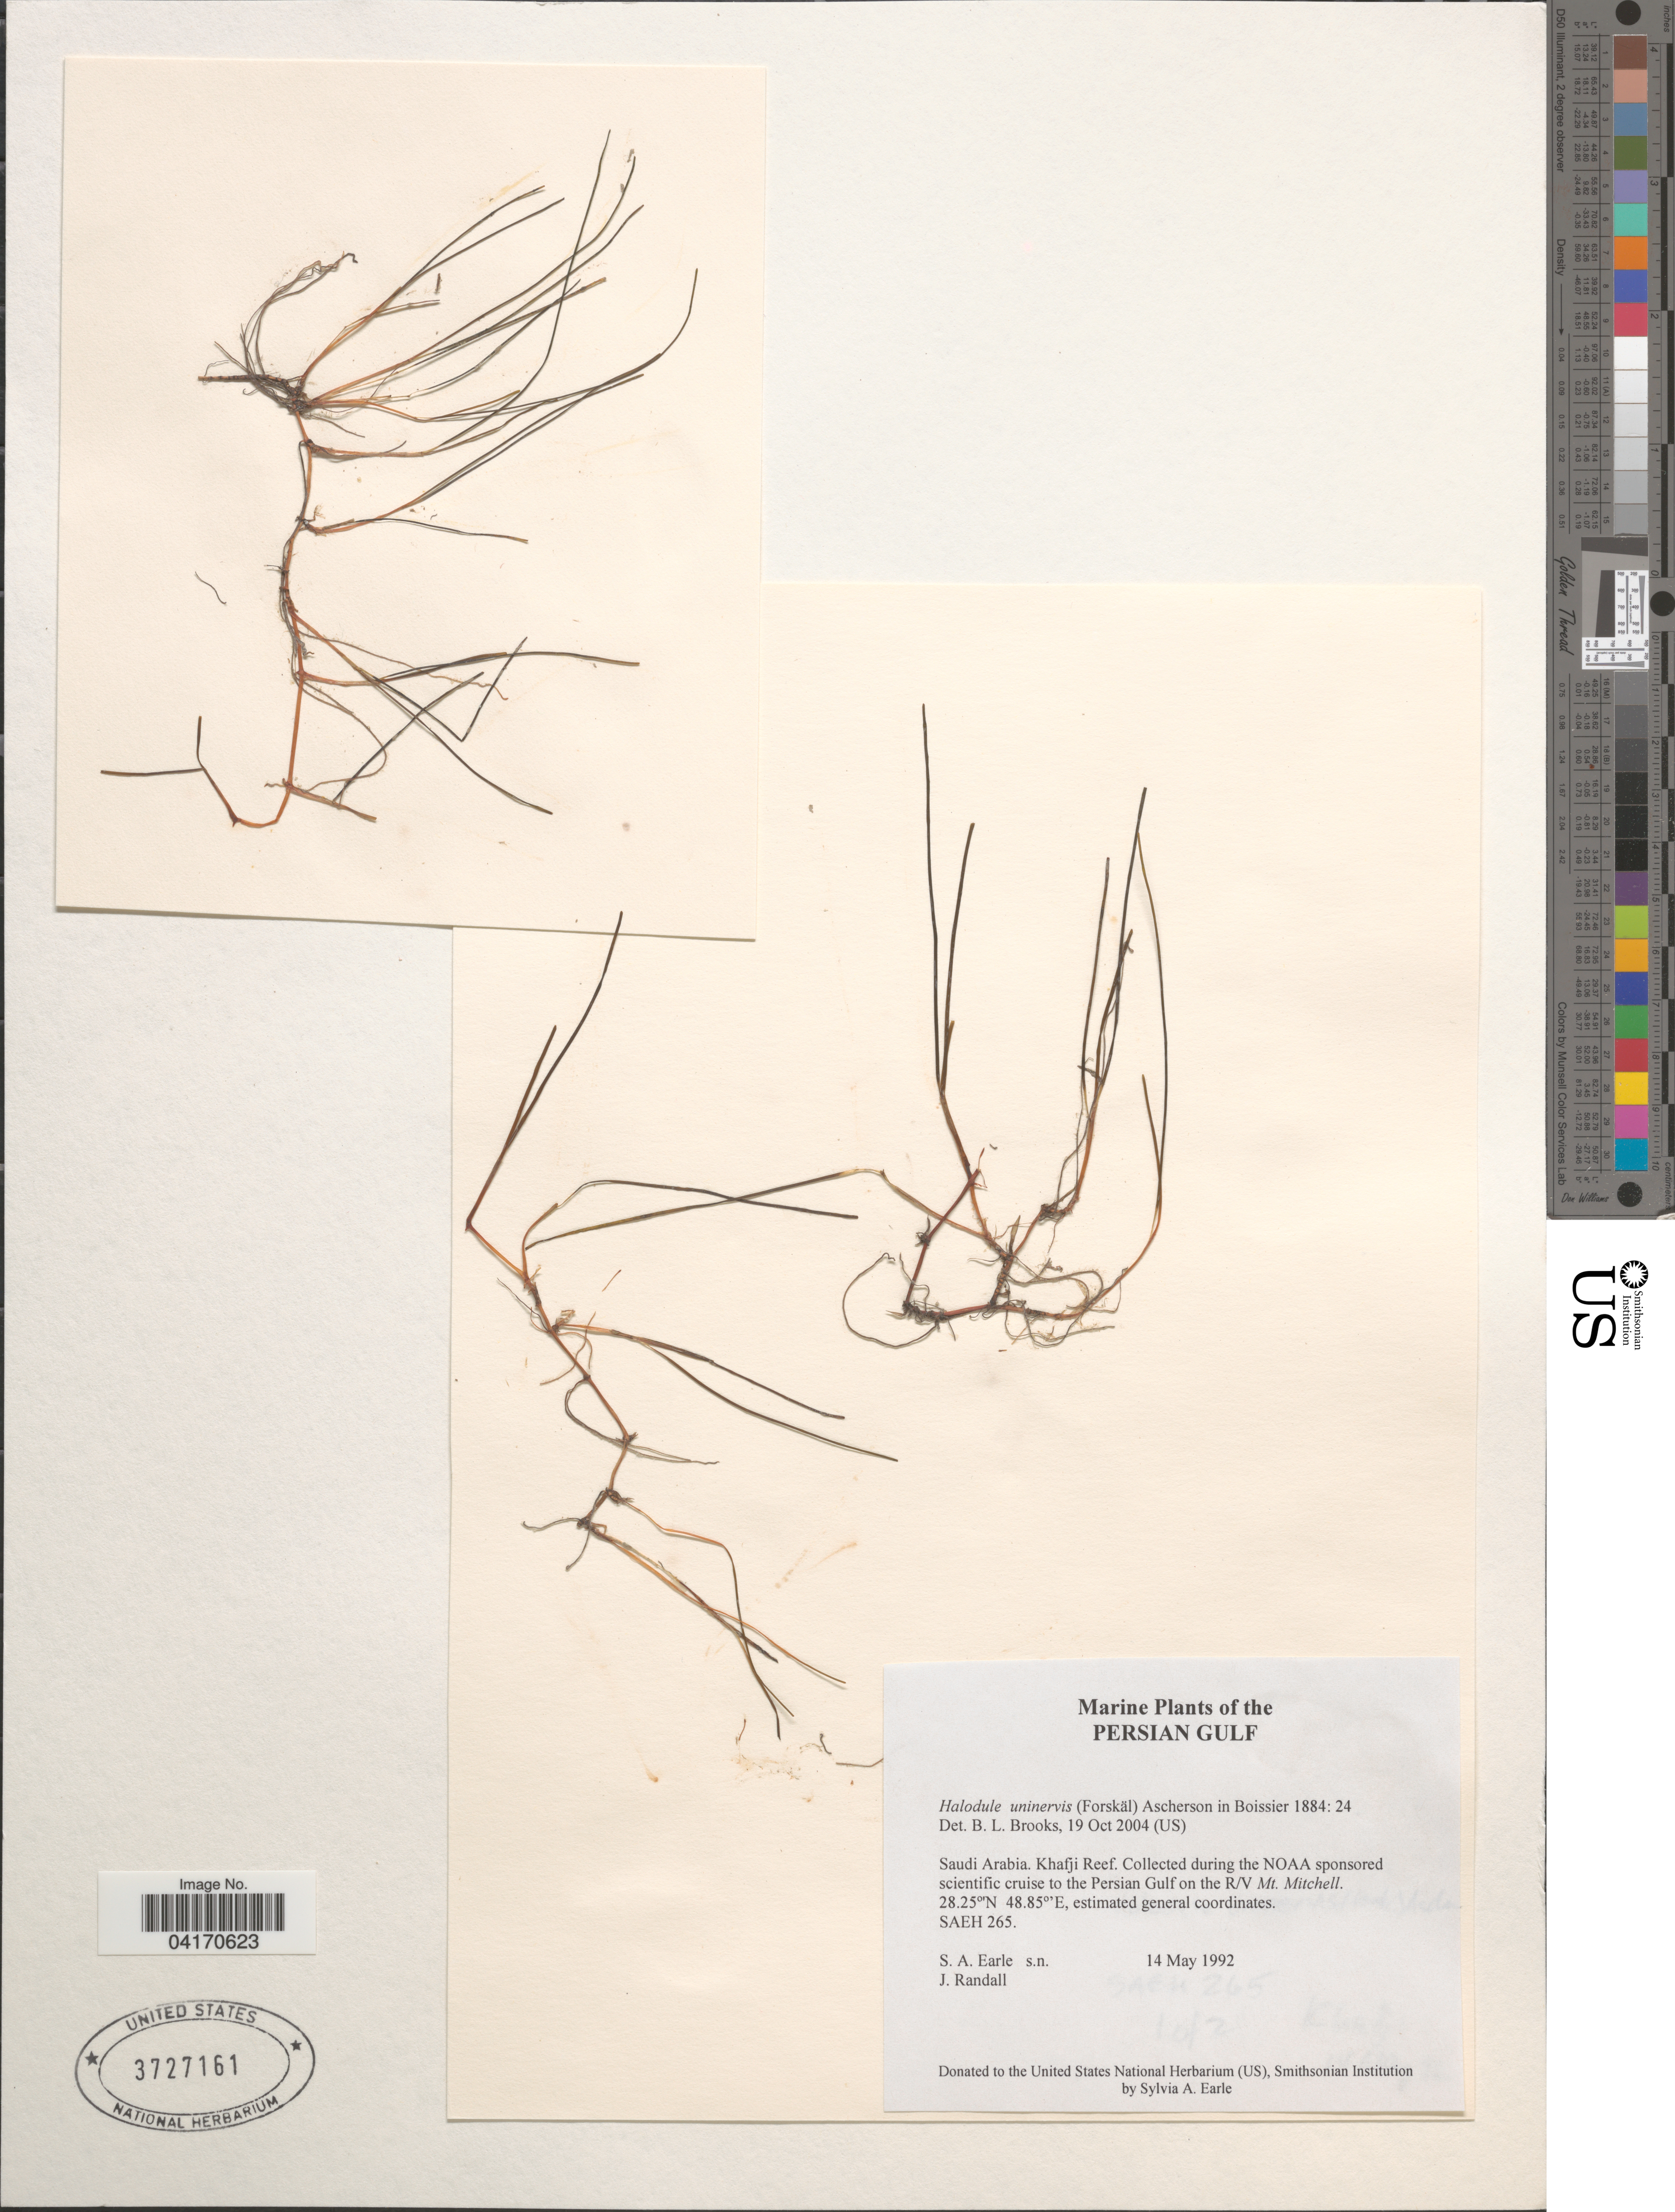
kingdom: Plantae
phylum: Tracheophyta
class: Liliopsida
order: Alismatales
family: Cymodoceaceae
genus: Halodule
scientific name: Halodule uninervis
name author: (Forssk.) Asch.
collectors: S. A. Earle & J. Randall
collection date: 1992-05-14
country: Saudi Arabia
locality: Persian Gulf. Khafji Reef. During the NOAA sponsored scientific cruise to the Persian Gulf on the R/V Mt. Mitchell. SAEH 265.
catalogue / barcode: US 3727161